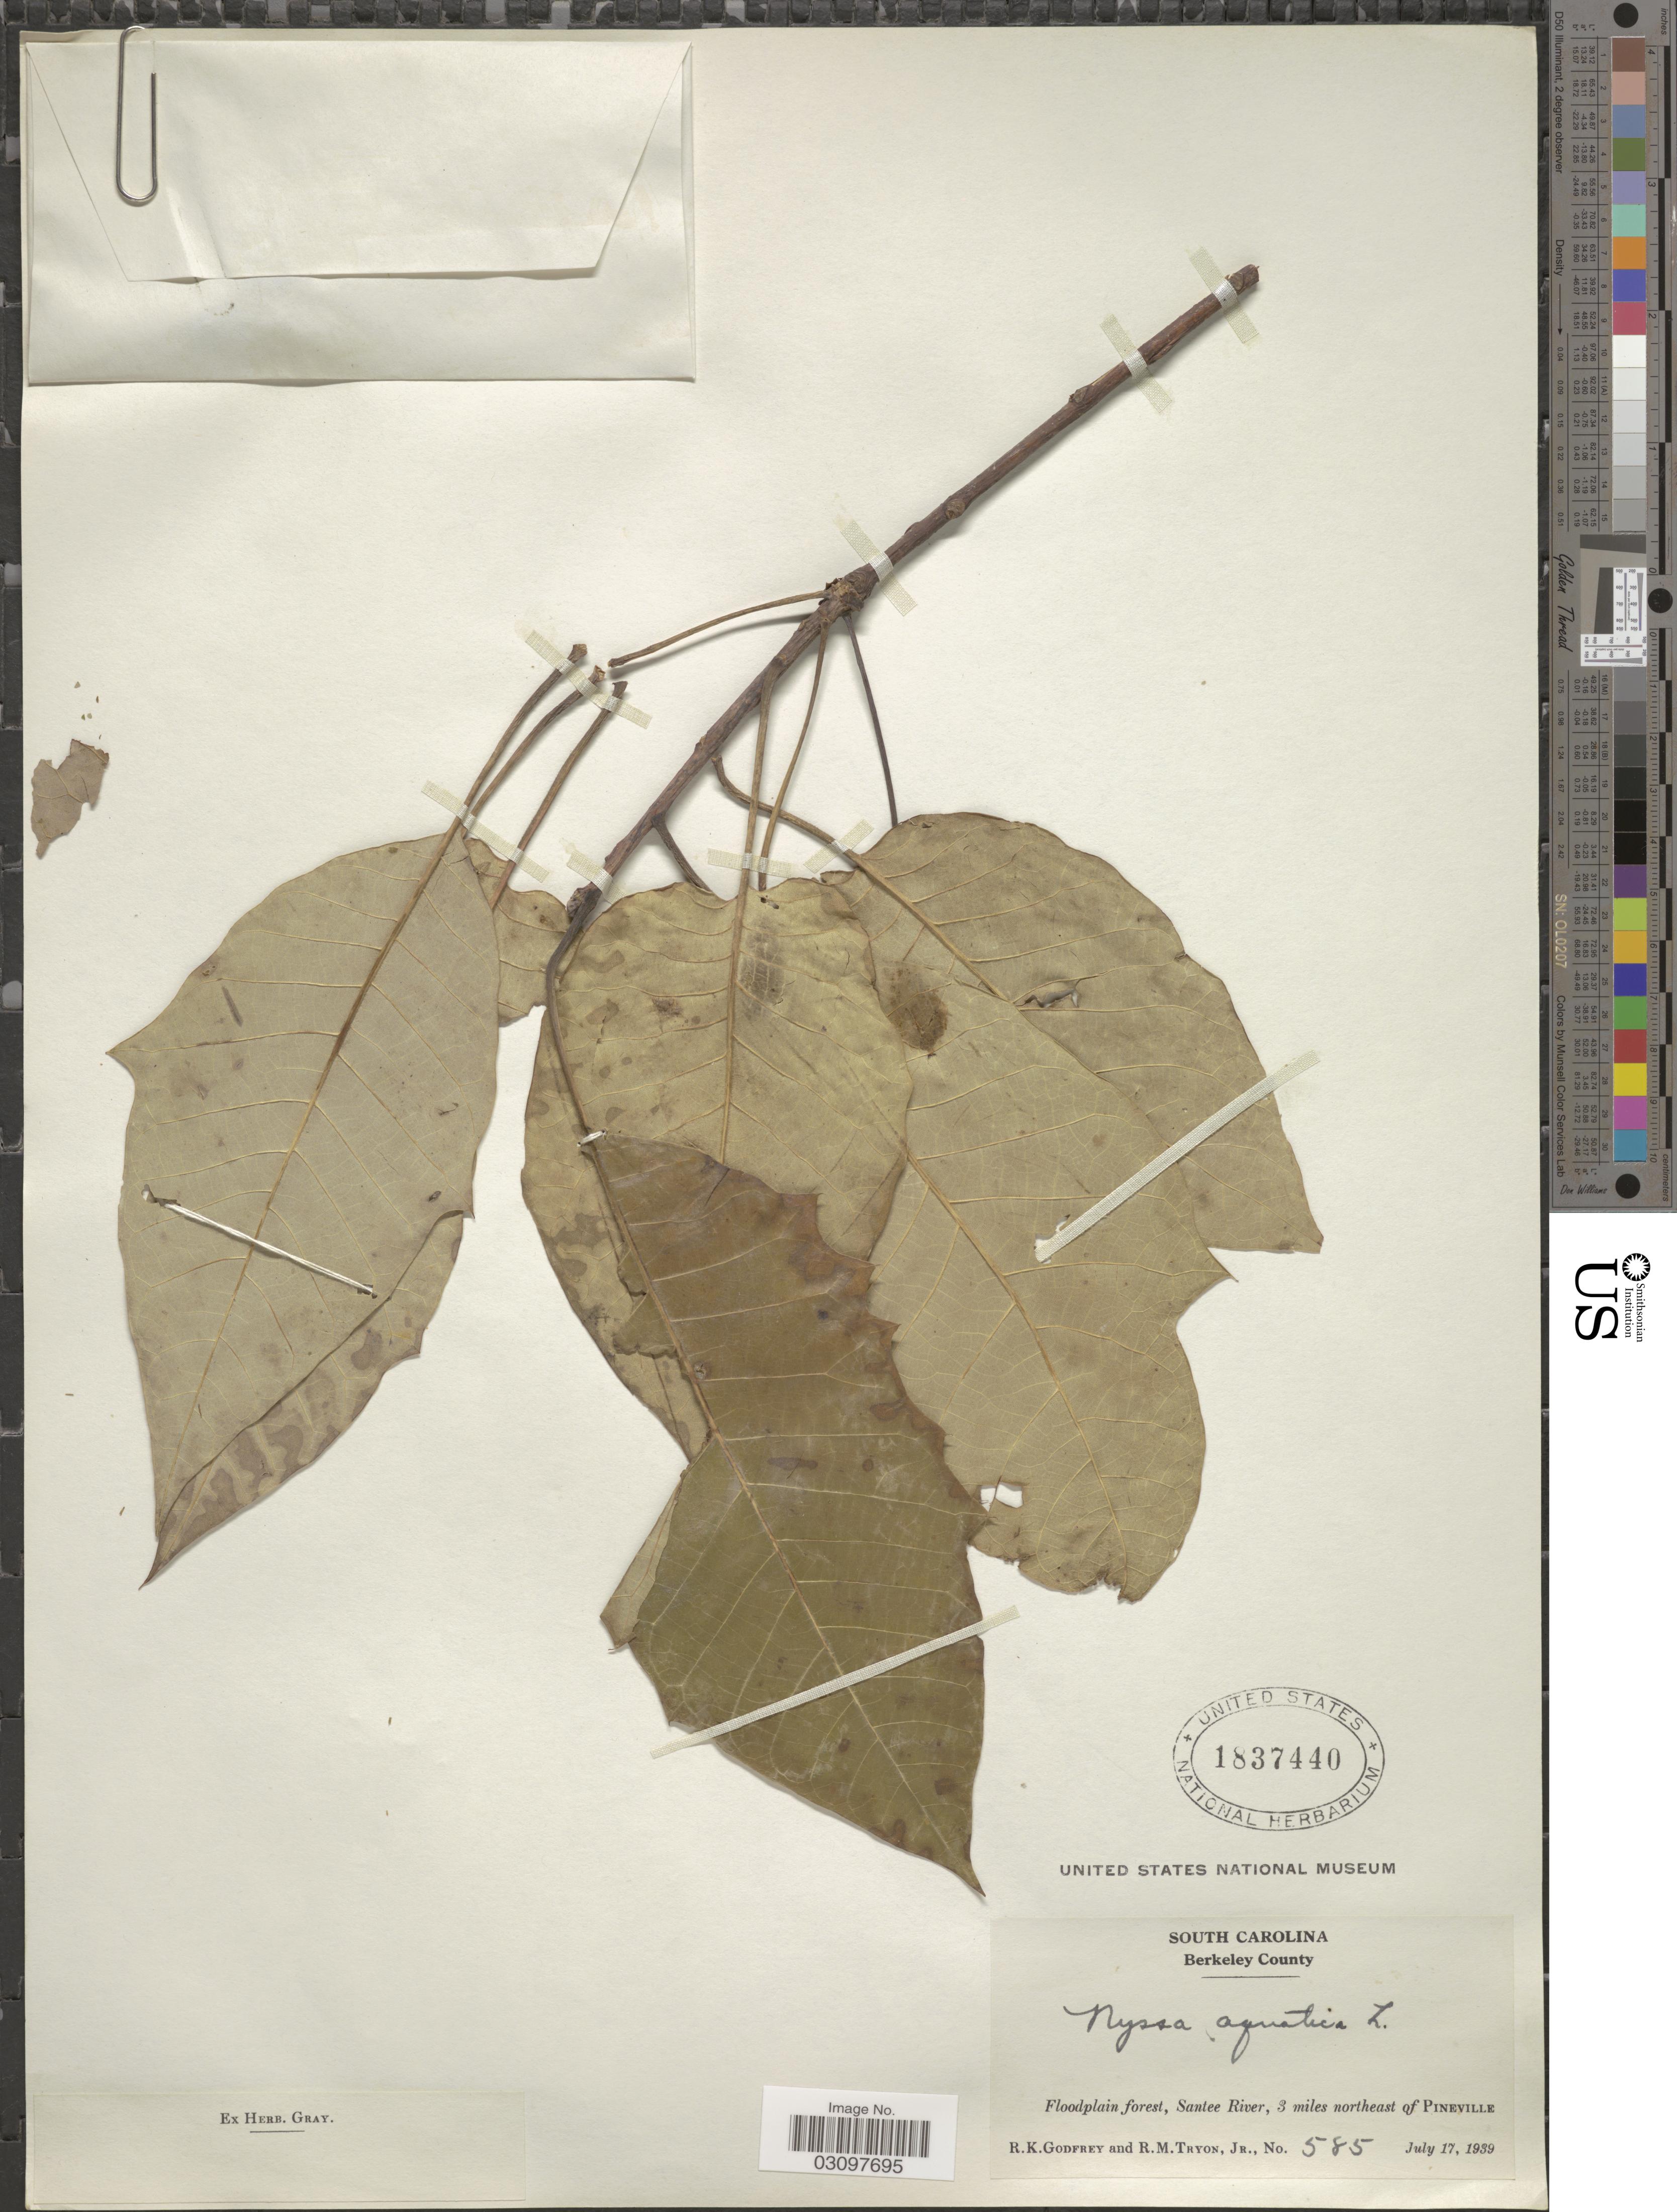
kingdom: Plantae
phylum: Tracheophyta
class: Magnoliopsida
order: Cornales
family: Nyssaceae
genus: Nyssa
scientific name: Nyssa aquatica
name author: L.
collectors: R. K. Godfrey & R. Tryon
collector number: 585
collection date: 1939-07-17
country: United States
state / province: South Carolina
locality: Berkeley County. Floodplain forest, Santee River, 3 miles northeast of Pineville.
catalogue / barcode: US 1837440